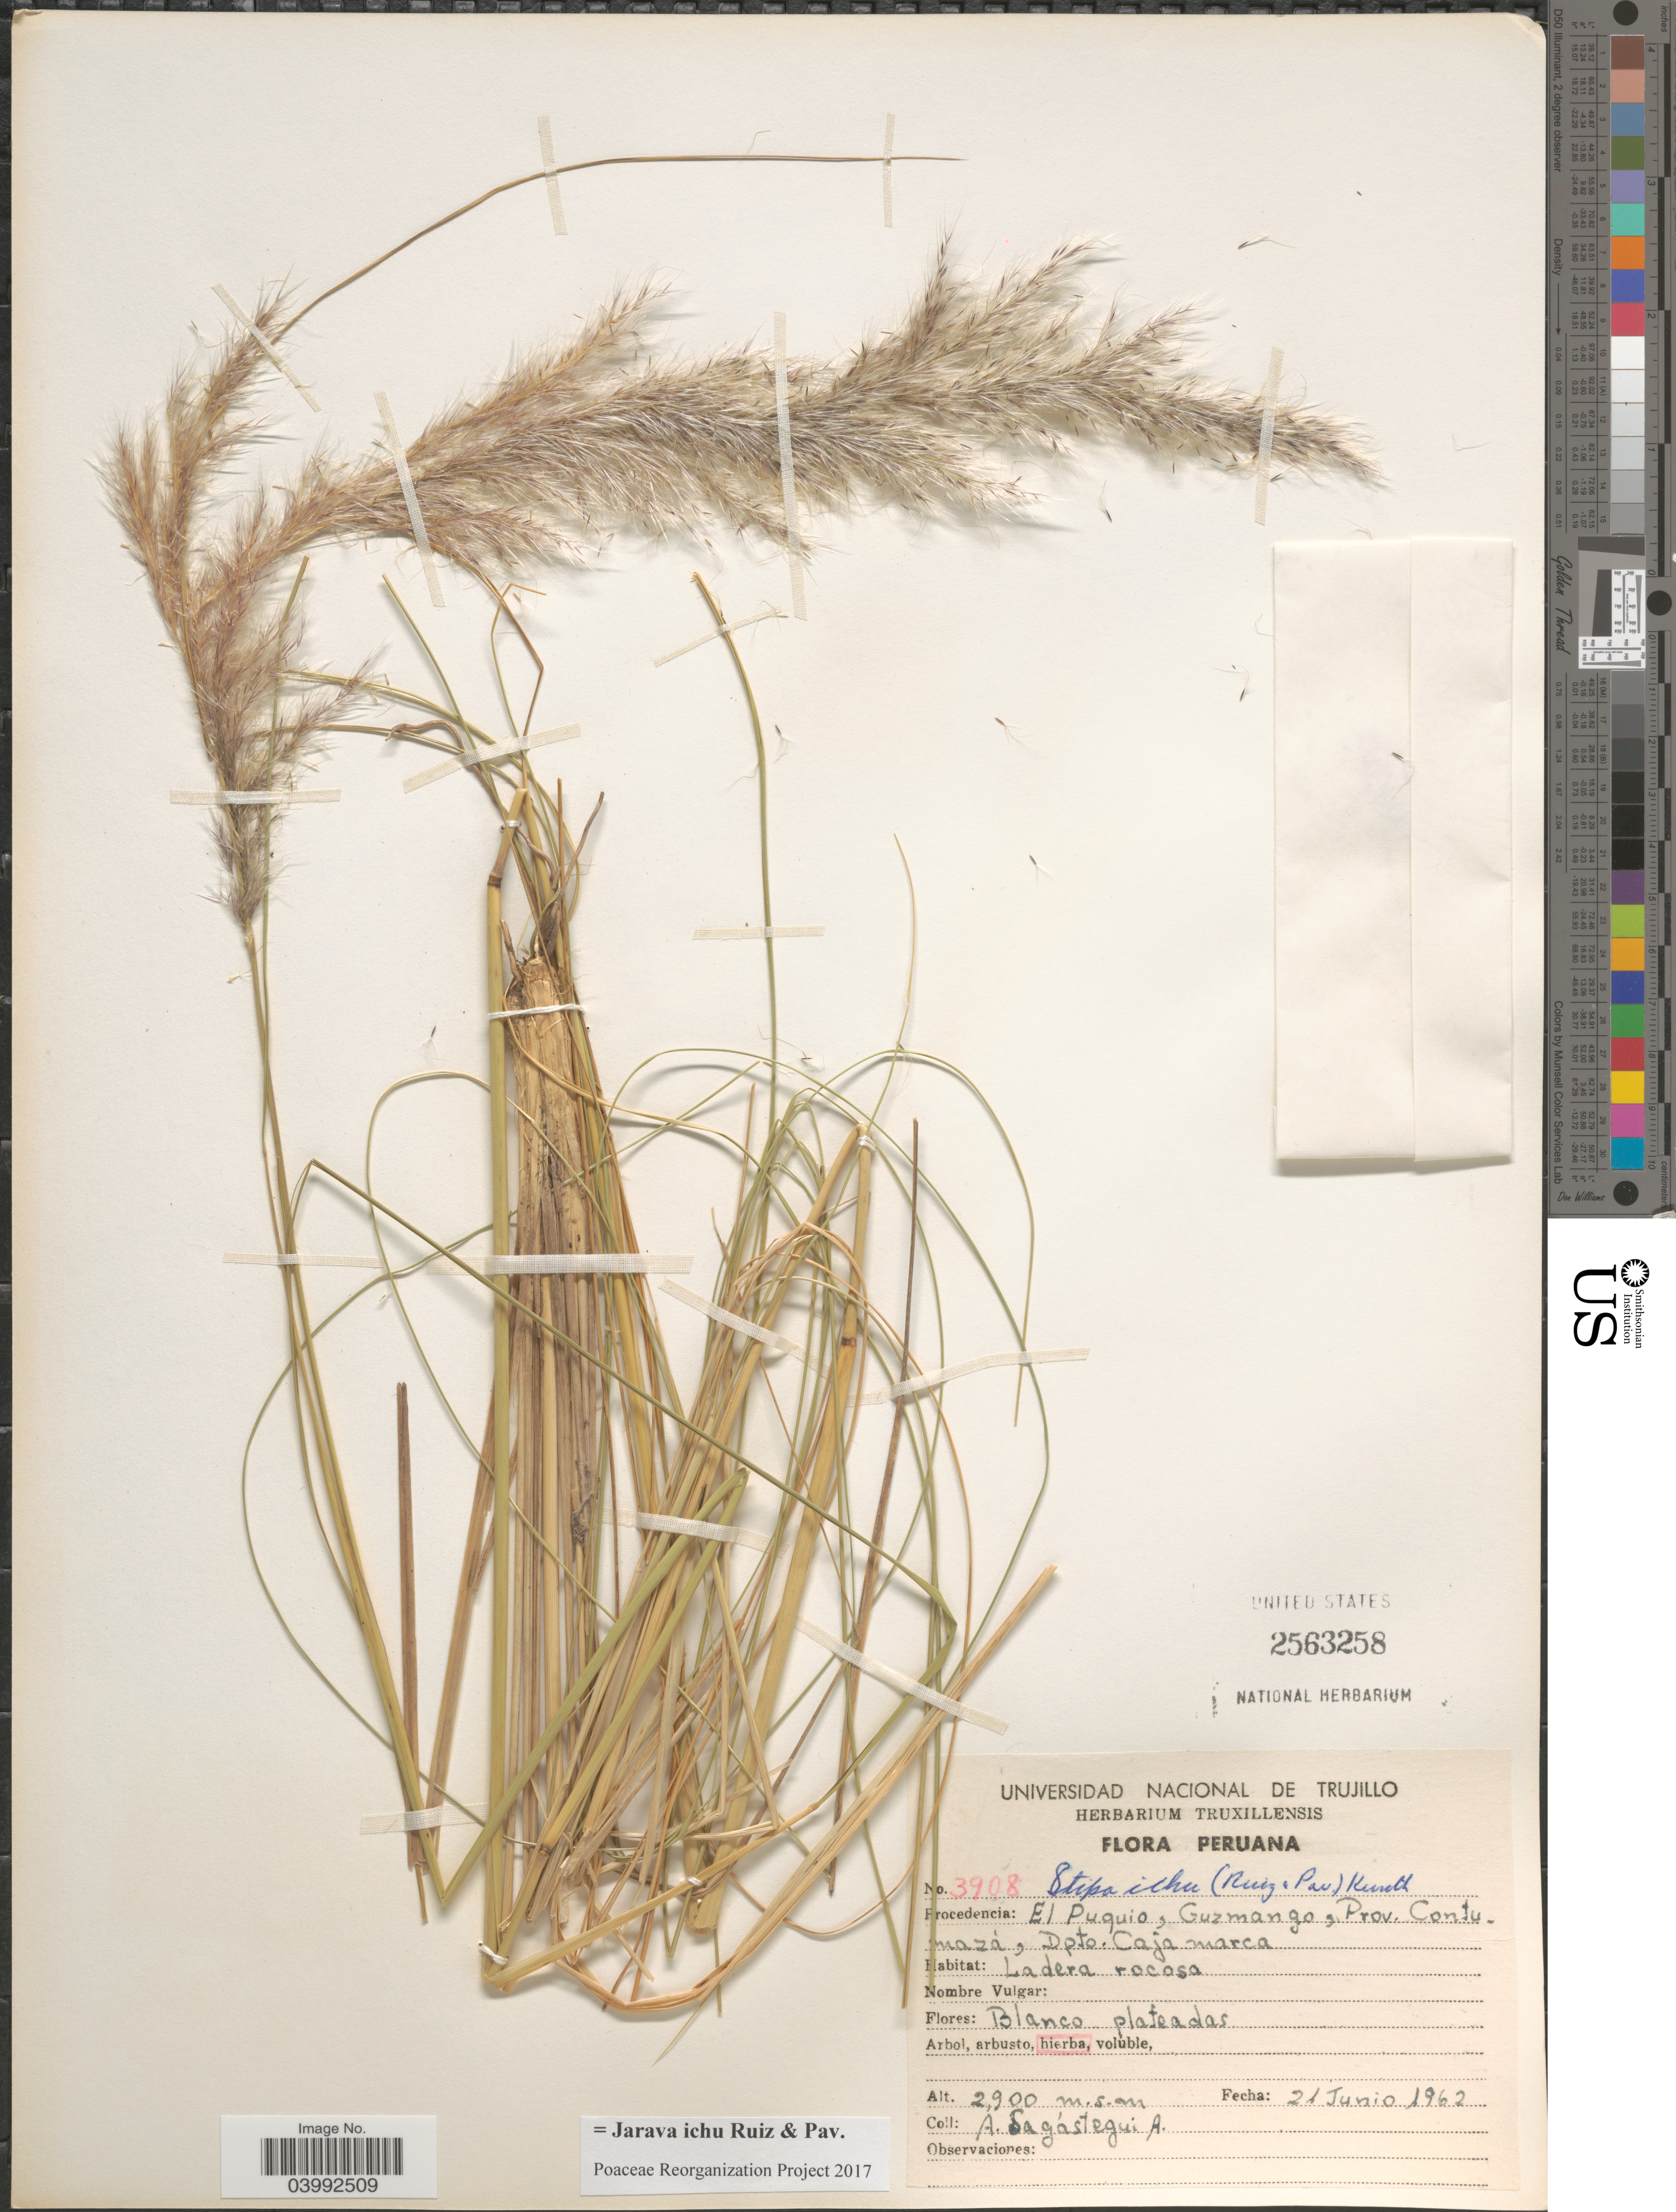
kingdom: Plantae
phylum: Tracheophyta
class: Liliopsida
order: Poales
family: Poaceae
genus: Jarava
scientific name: Jarava ichu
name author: Ruiz & Pav.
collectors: A. Sagástegui A.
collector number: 3908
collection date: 1962-06-21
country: Peru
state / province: Cajamarca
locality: Procedencia: El Puquio, Guzmango, Prov. Contumazá, Dpto. Cajamarca.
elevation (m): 2900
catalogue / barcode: US 2563258